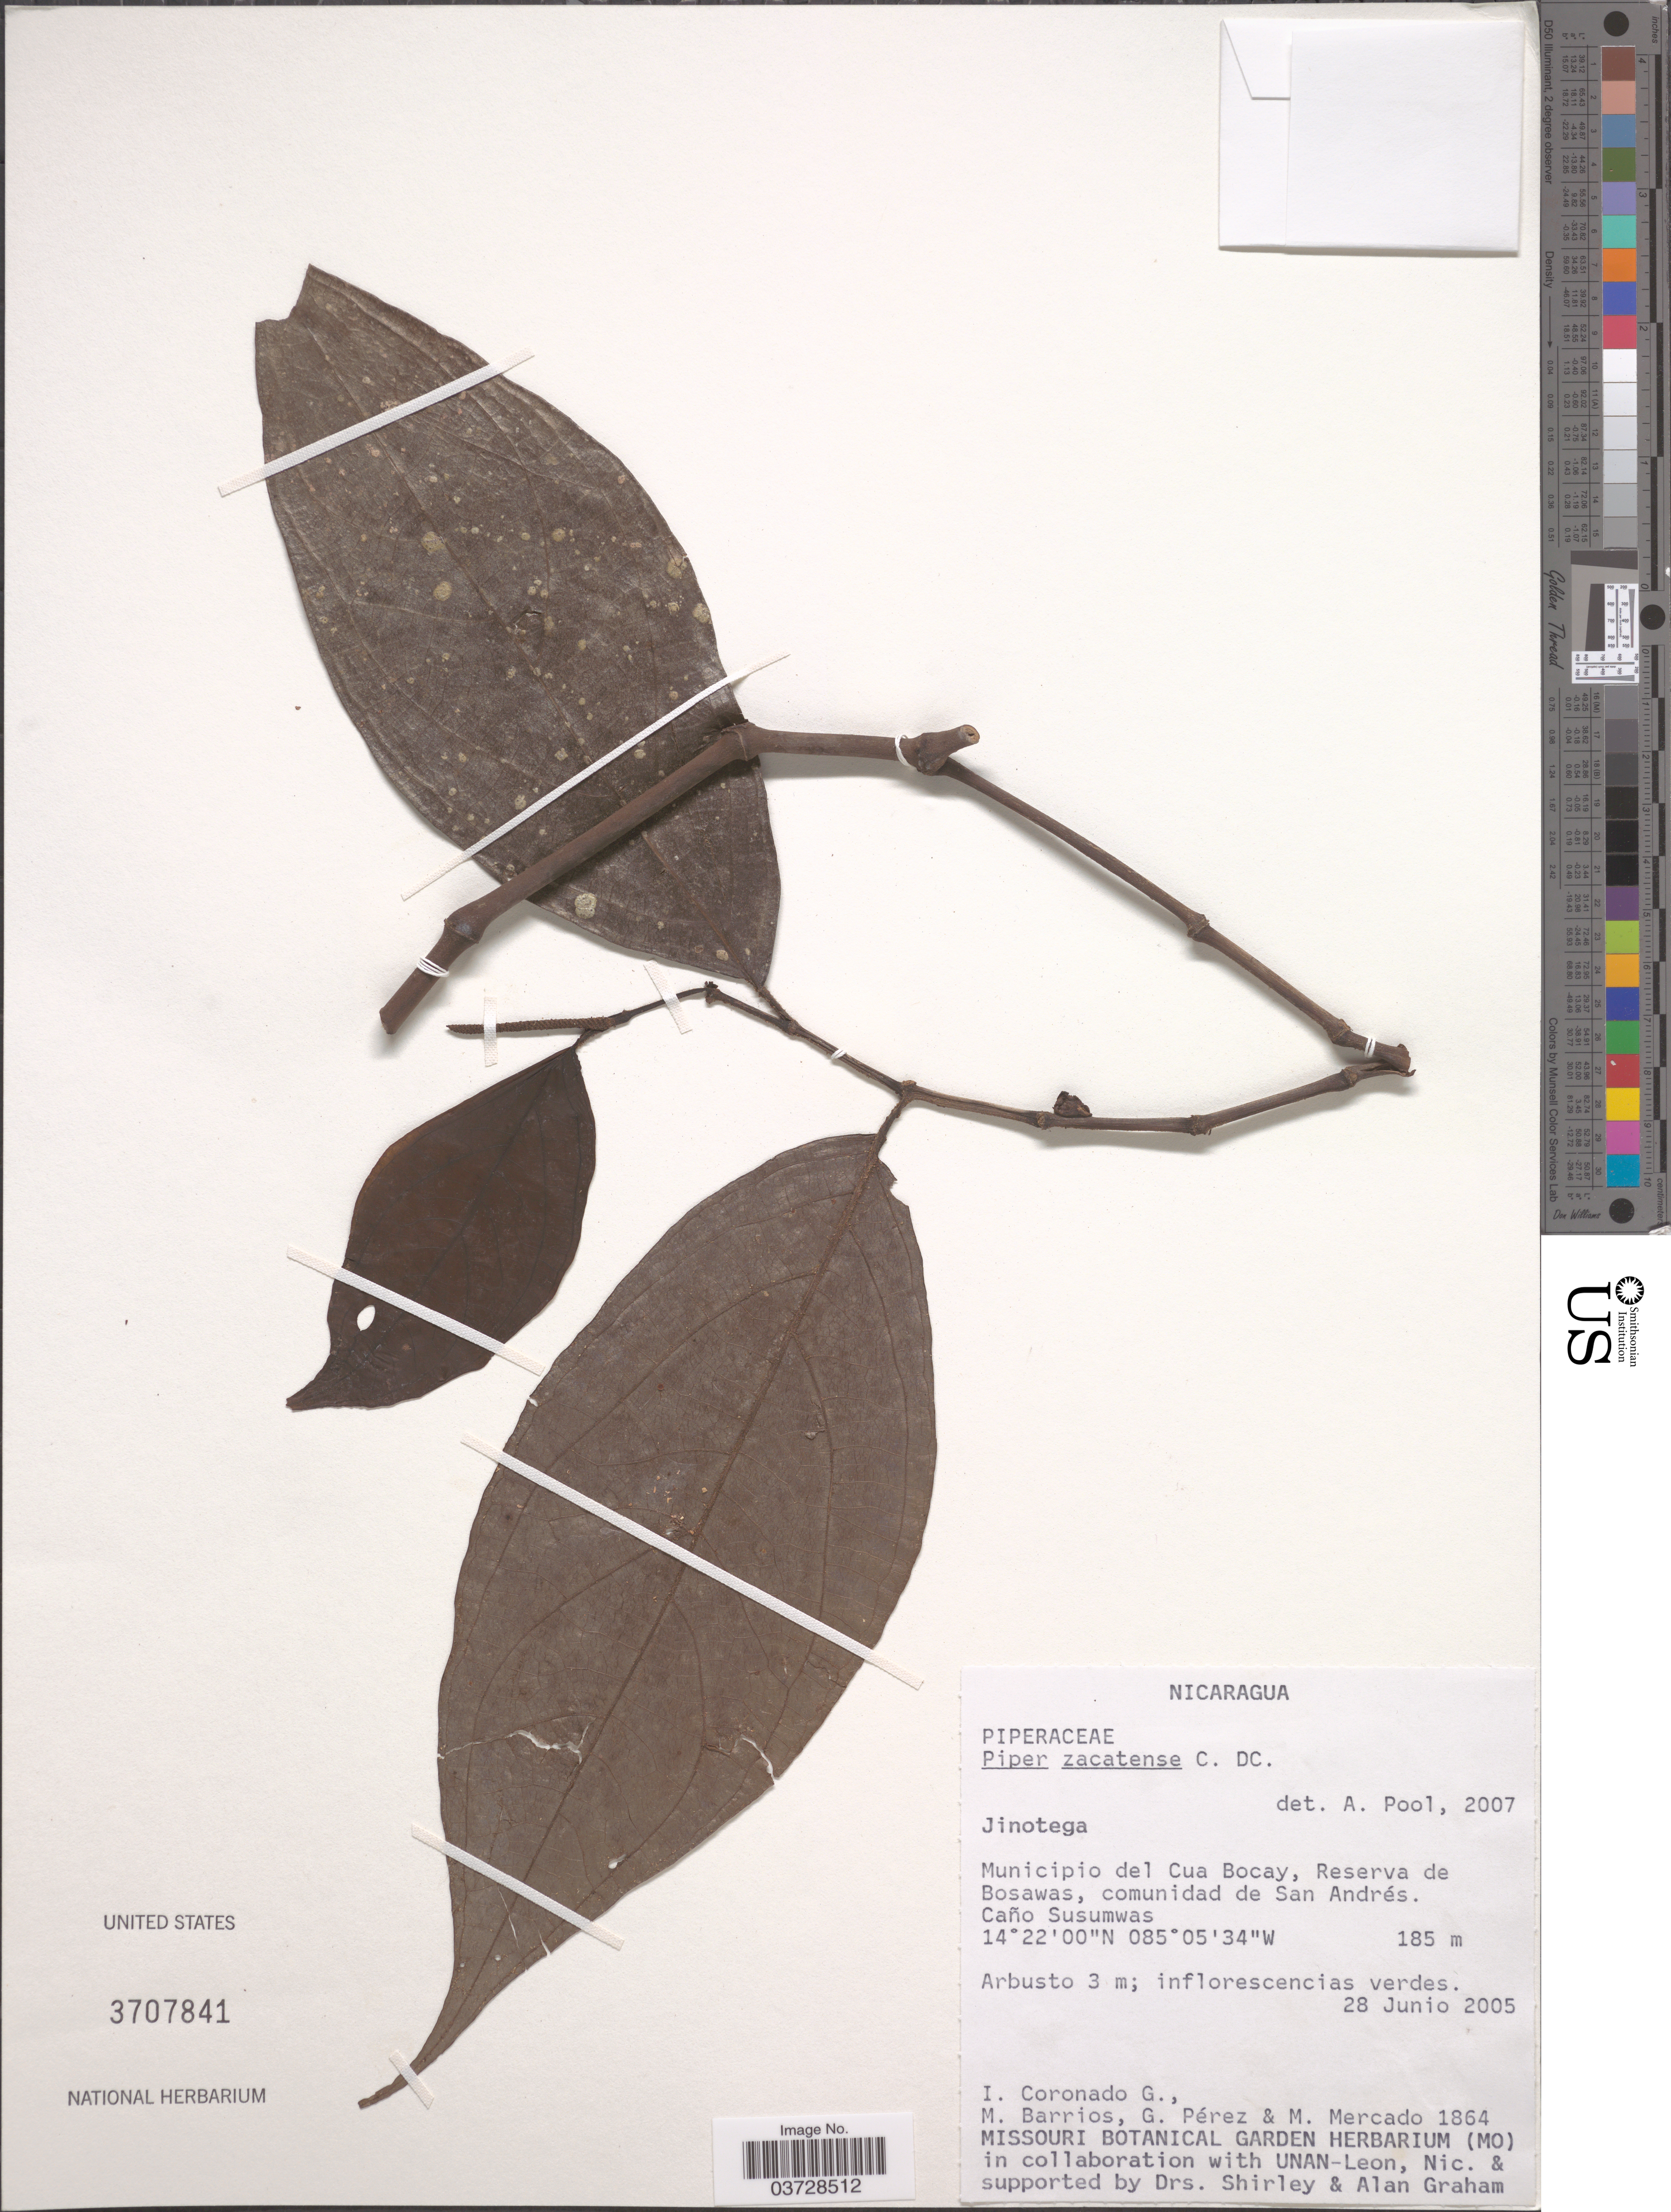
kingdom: Plantae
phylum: Tracheophyta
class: Magnoliopsida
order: Piperales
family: Piperaceae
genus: Piper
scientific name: Piper zacatense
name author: C. DC. in Pittier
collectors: I. Coronado, M. Barrios, G. Perez & M. Mercado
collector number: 1864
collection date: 2005-06-28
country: Nicaragua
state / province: Jinotega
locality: Municipio del Cua Bocay, Reserva de Bosawas, comunidad de San Andrés. Caño Susumwas.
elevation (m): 185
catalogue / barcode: US 3707841